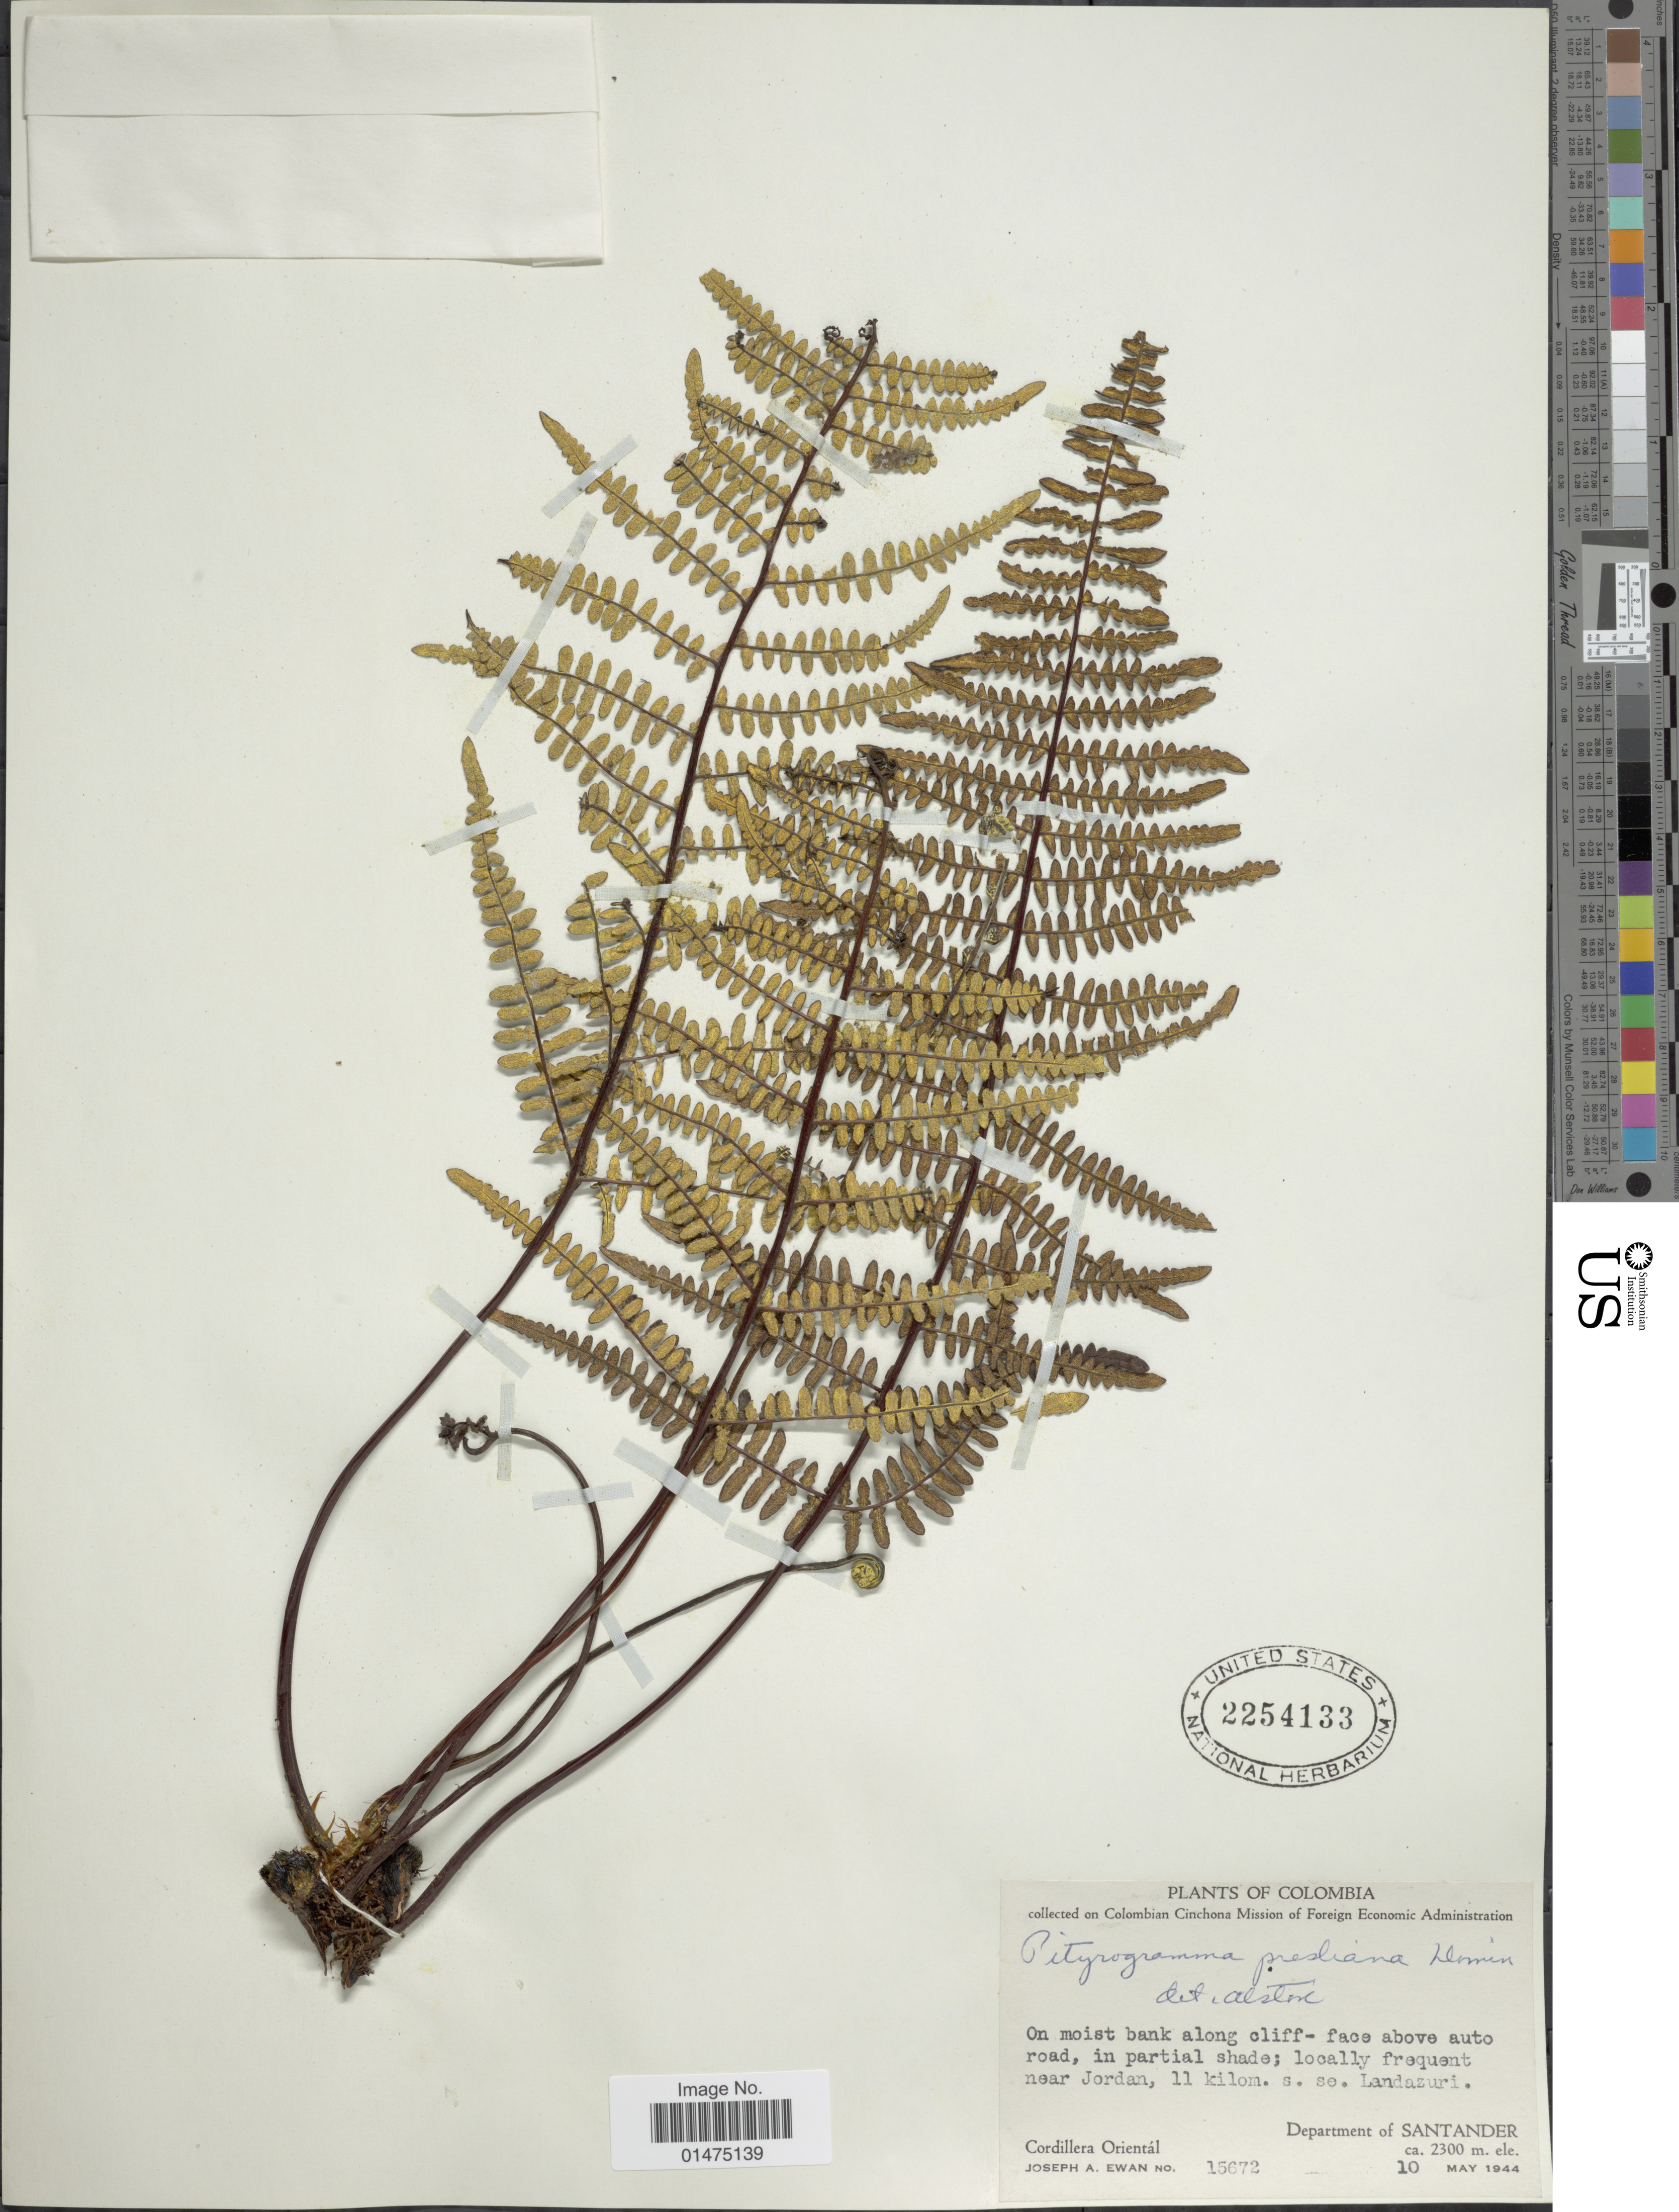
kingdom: Plantae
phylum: Tracheophyta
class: Polypodiopsida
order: Polypodiales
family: Pteridaceae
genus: Pityrogramma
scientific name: Pityrogramma tartarea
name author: (Cav.) Maxon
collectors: J. A. Ewan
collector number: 15672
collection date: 1944-05-10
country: Colombia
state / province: Santander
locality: Cordillera Oriental, On moist bank along cliff-face above auto road, in partial shade: locally frequent near Jordan, 11 kilom. s. se. Landazuri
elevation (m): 2300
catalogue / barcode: US 2254133